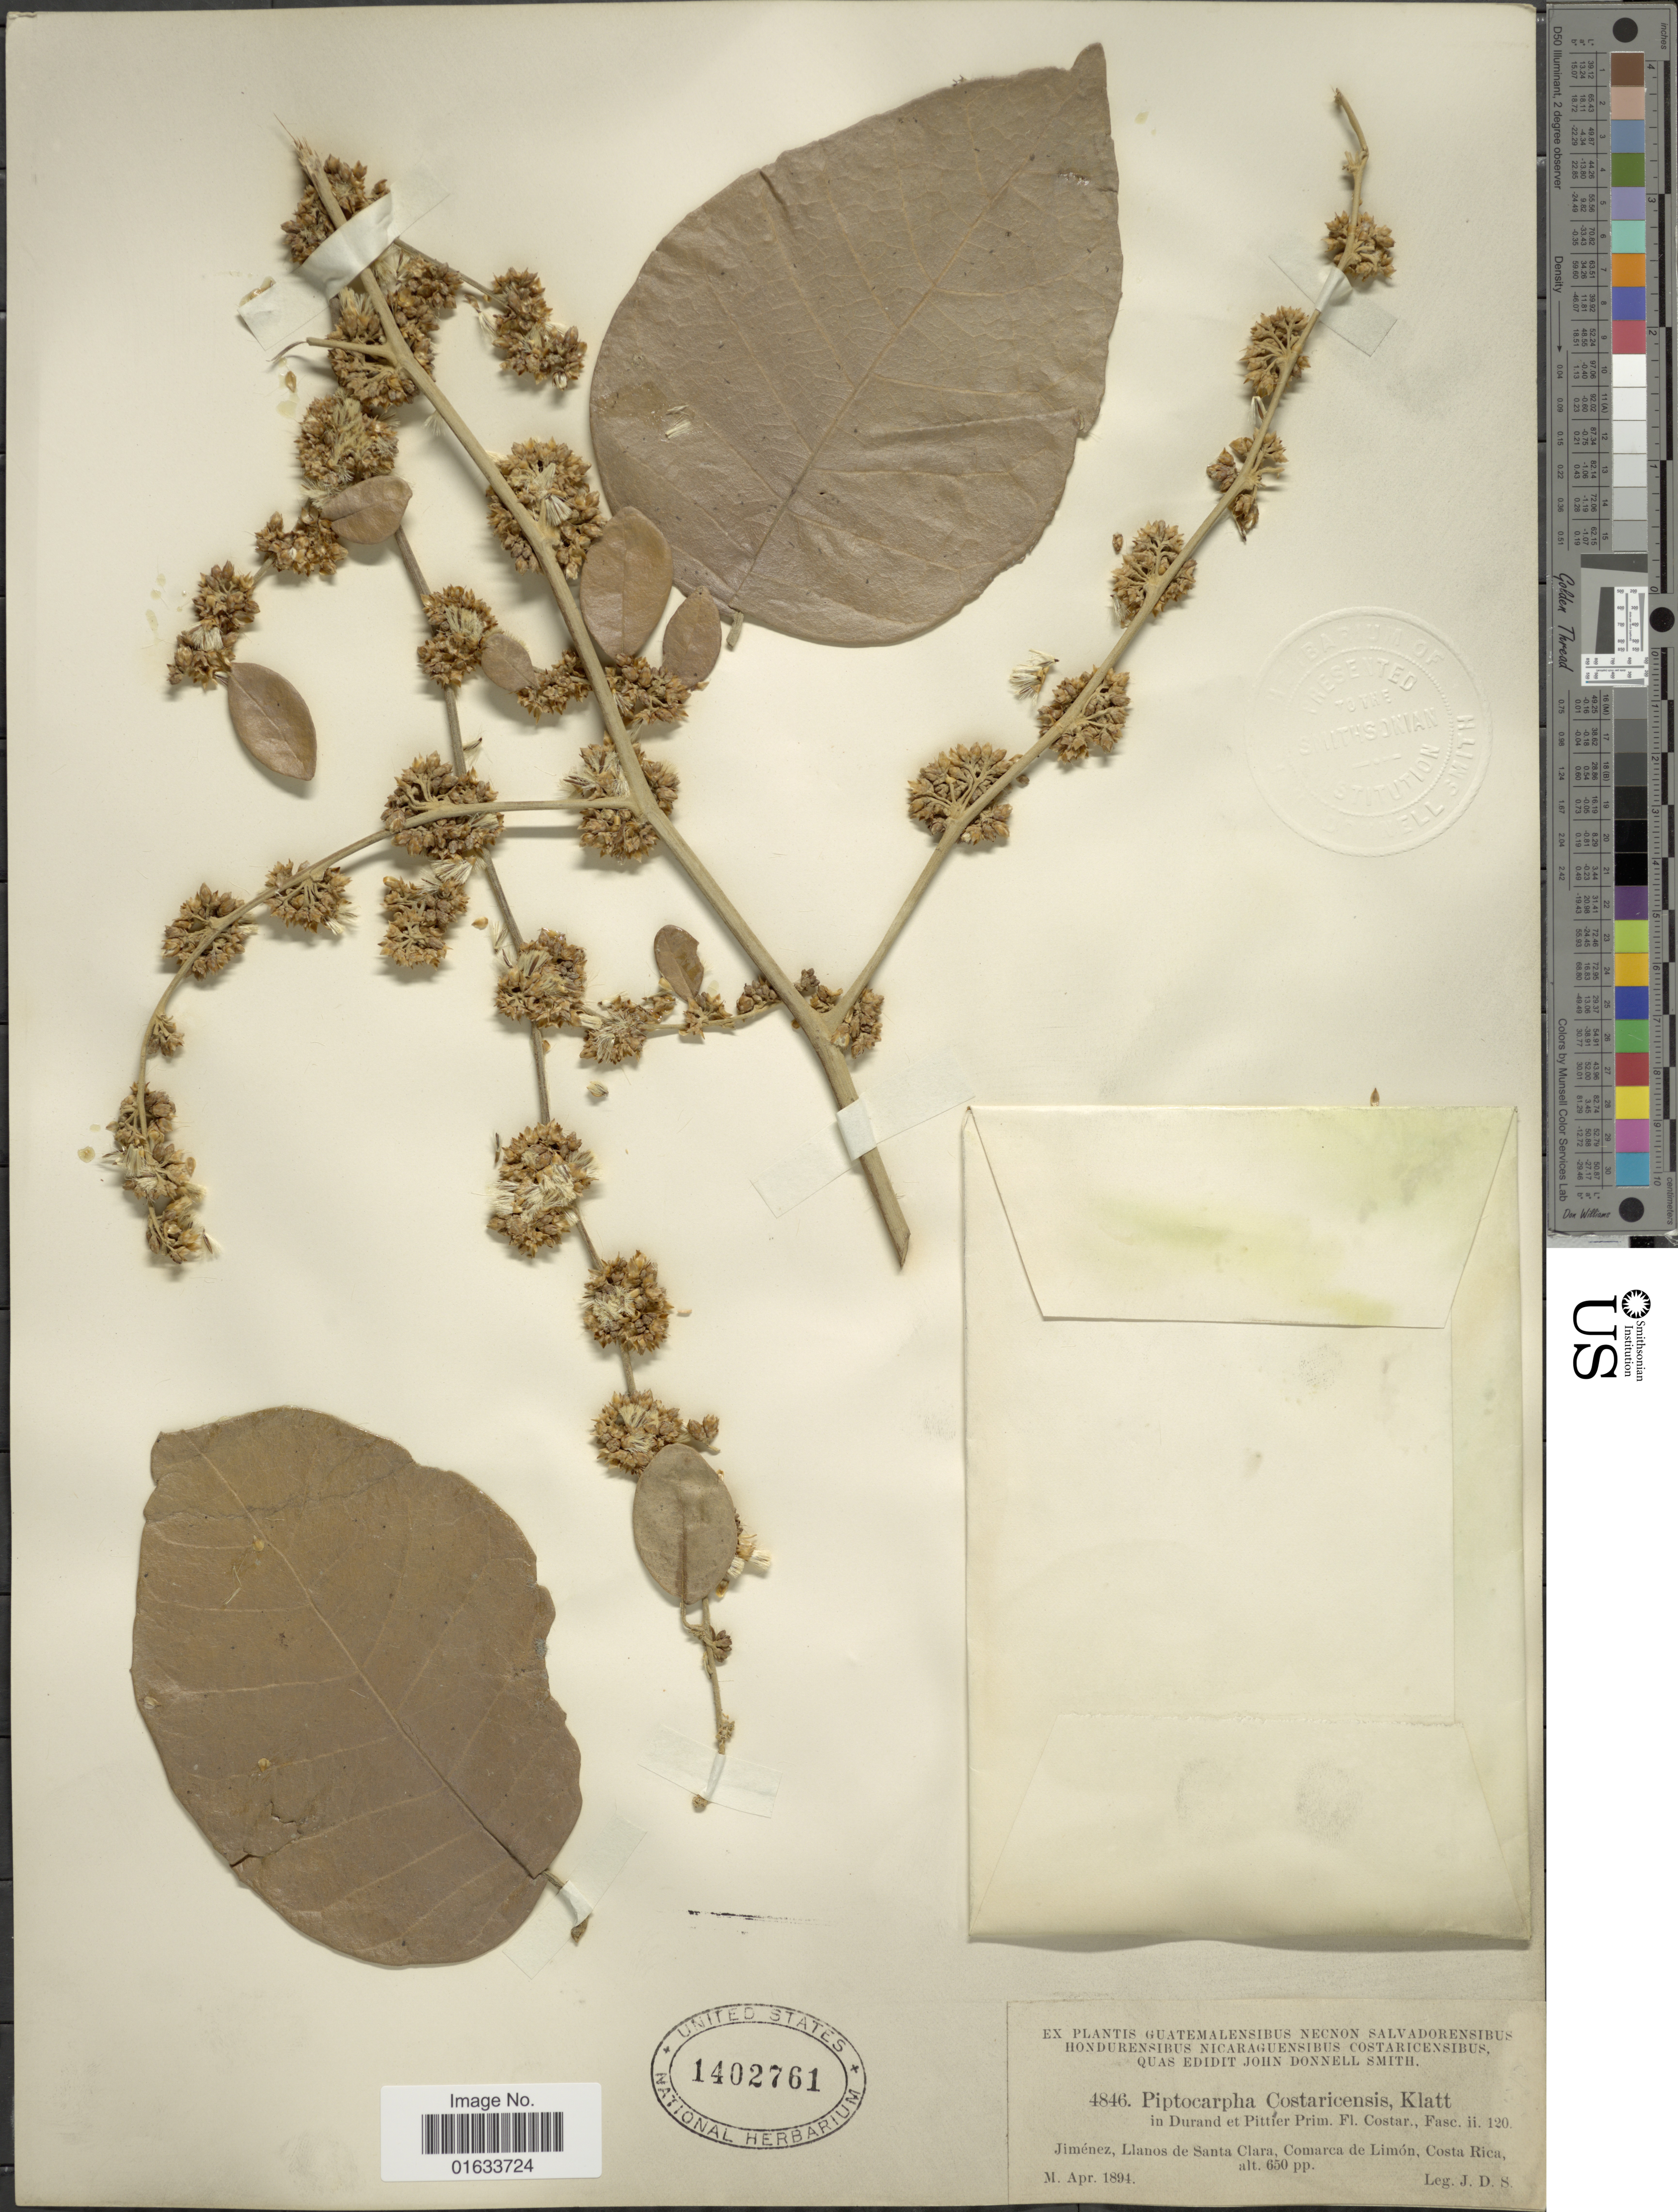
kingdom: Plantae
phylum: Tracheophyta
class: Magnoliopsida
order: Asterales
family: Asteraceae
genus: Piptocarpha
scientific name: Piptocarpha poeppigiana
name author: (DC.) Baker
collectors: J. Donnell Smith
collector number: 4846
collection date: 1894-04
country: Costa Rica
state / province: Limón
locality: Jiménez, Llanos de Santa Clara, Comarca de Limón.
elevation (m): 198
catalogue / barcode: US 1402761